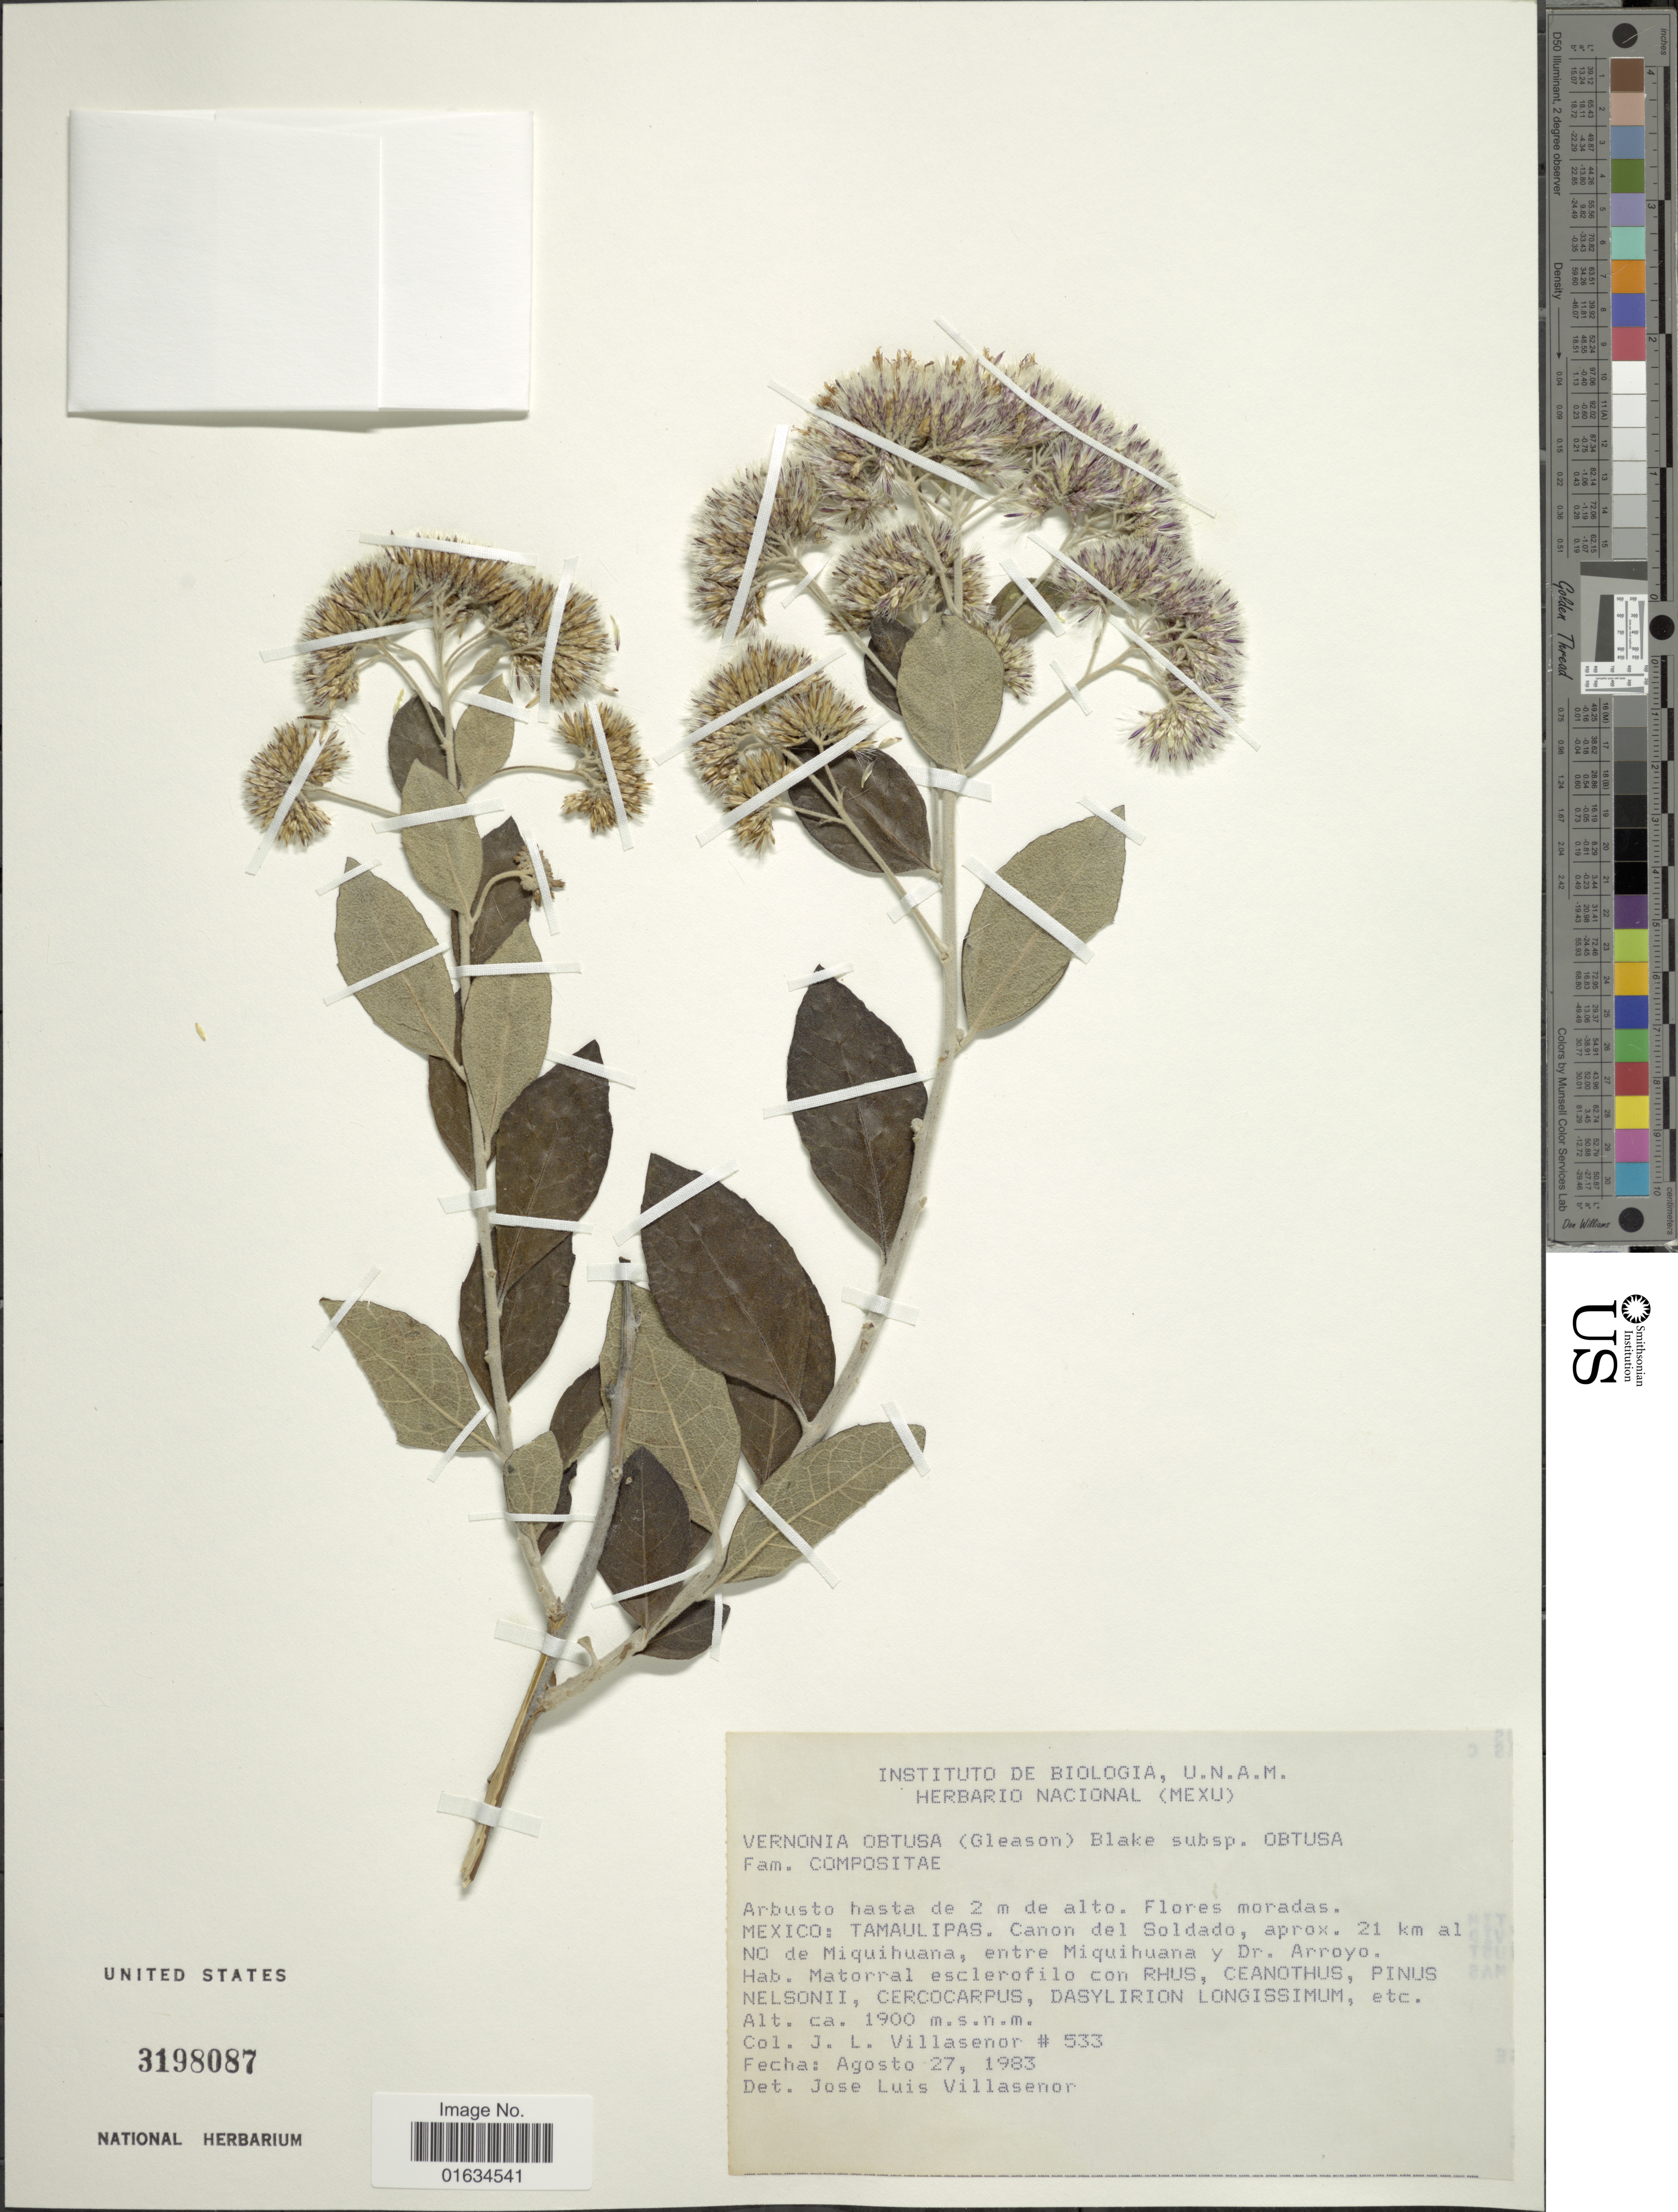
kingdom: Plantae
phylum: Tracheophyta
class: Magnoliopsida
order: Asterales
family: Asteraceae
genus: Vernonia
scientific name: Vernonia obtusa var. obtusa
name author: (Gleason) S.F. Blake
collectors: J. L. Villasenor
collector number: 533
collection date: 1983-08-27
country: Mexico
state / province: Tamaulipas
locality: Canon del Soldado, aprox. 21 km al NO de Miquihuana, entre Miquihuana y Dr. Arroyo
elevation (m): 1900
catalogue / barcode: US 3198087